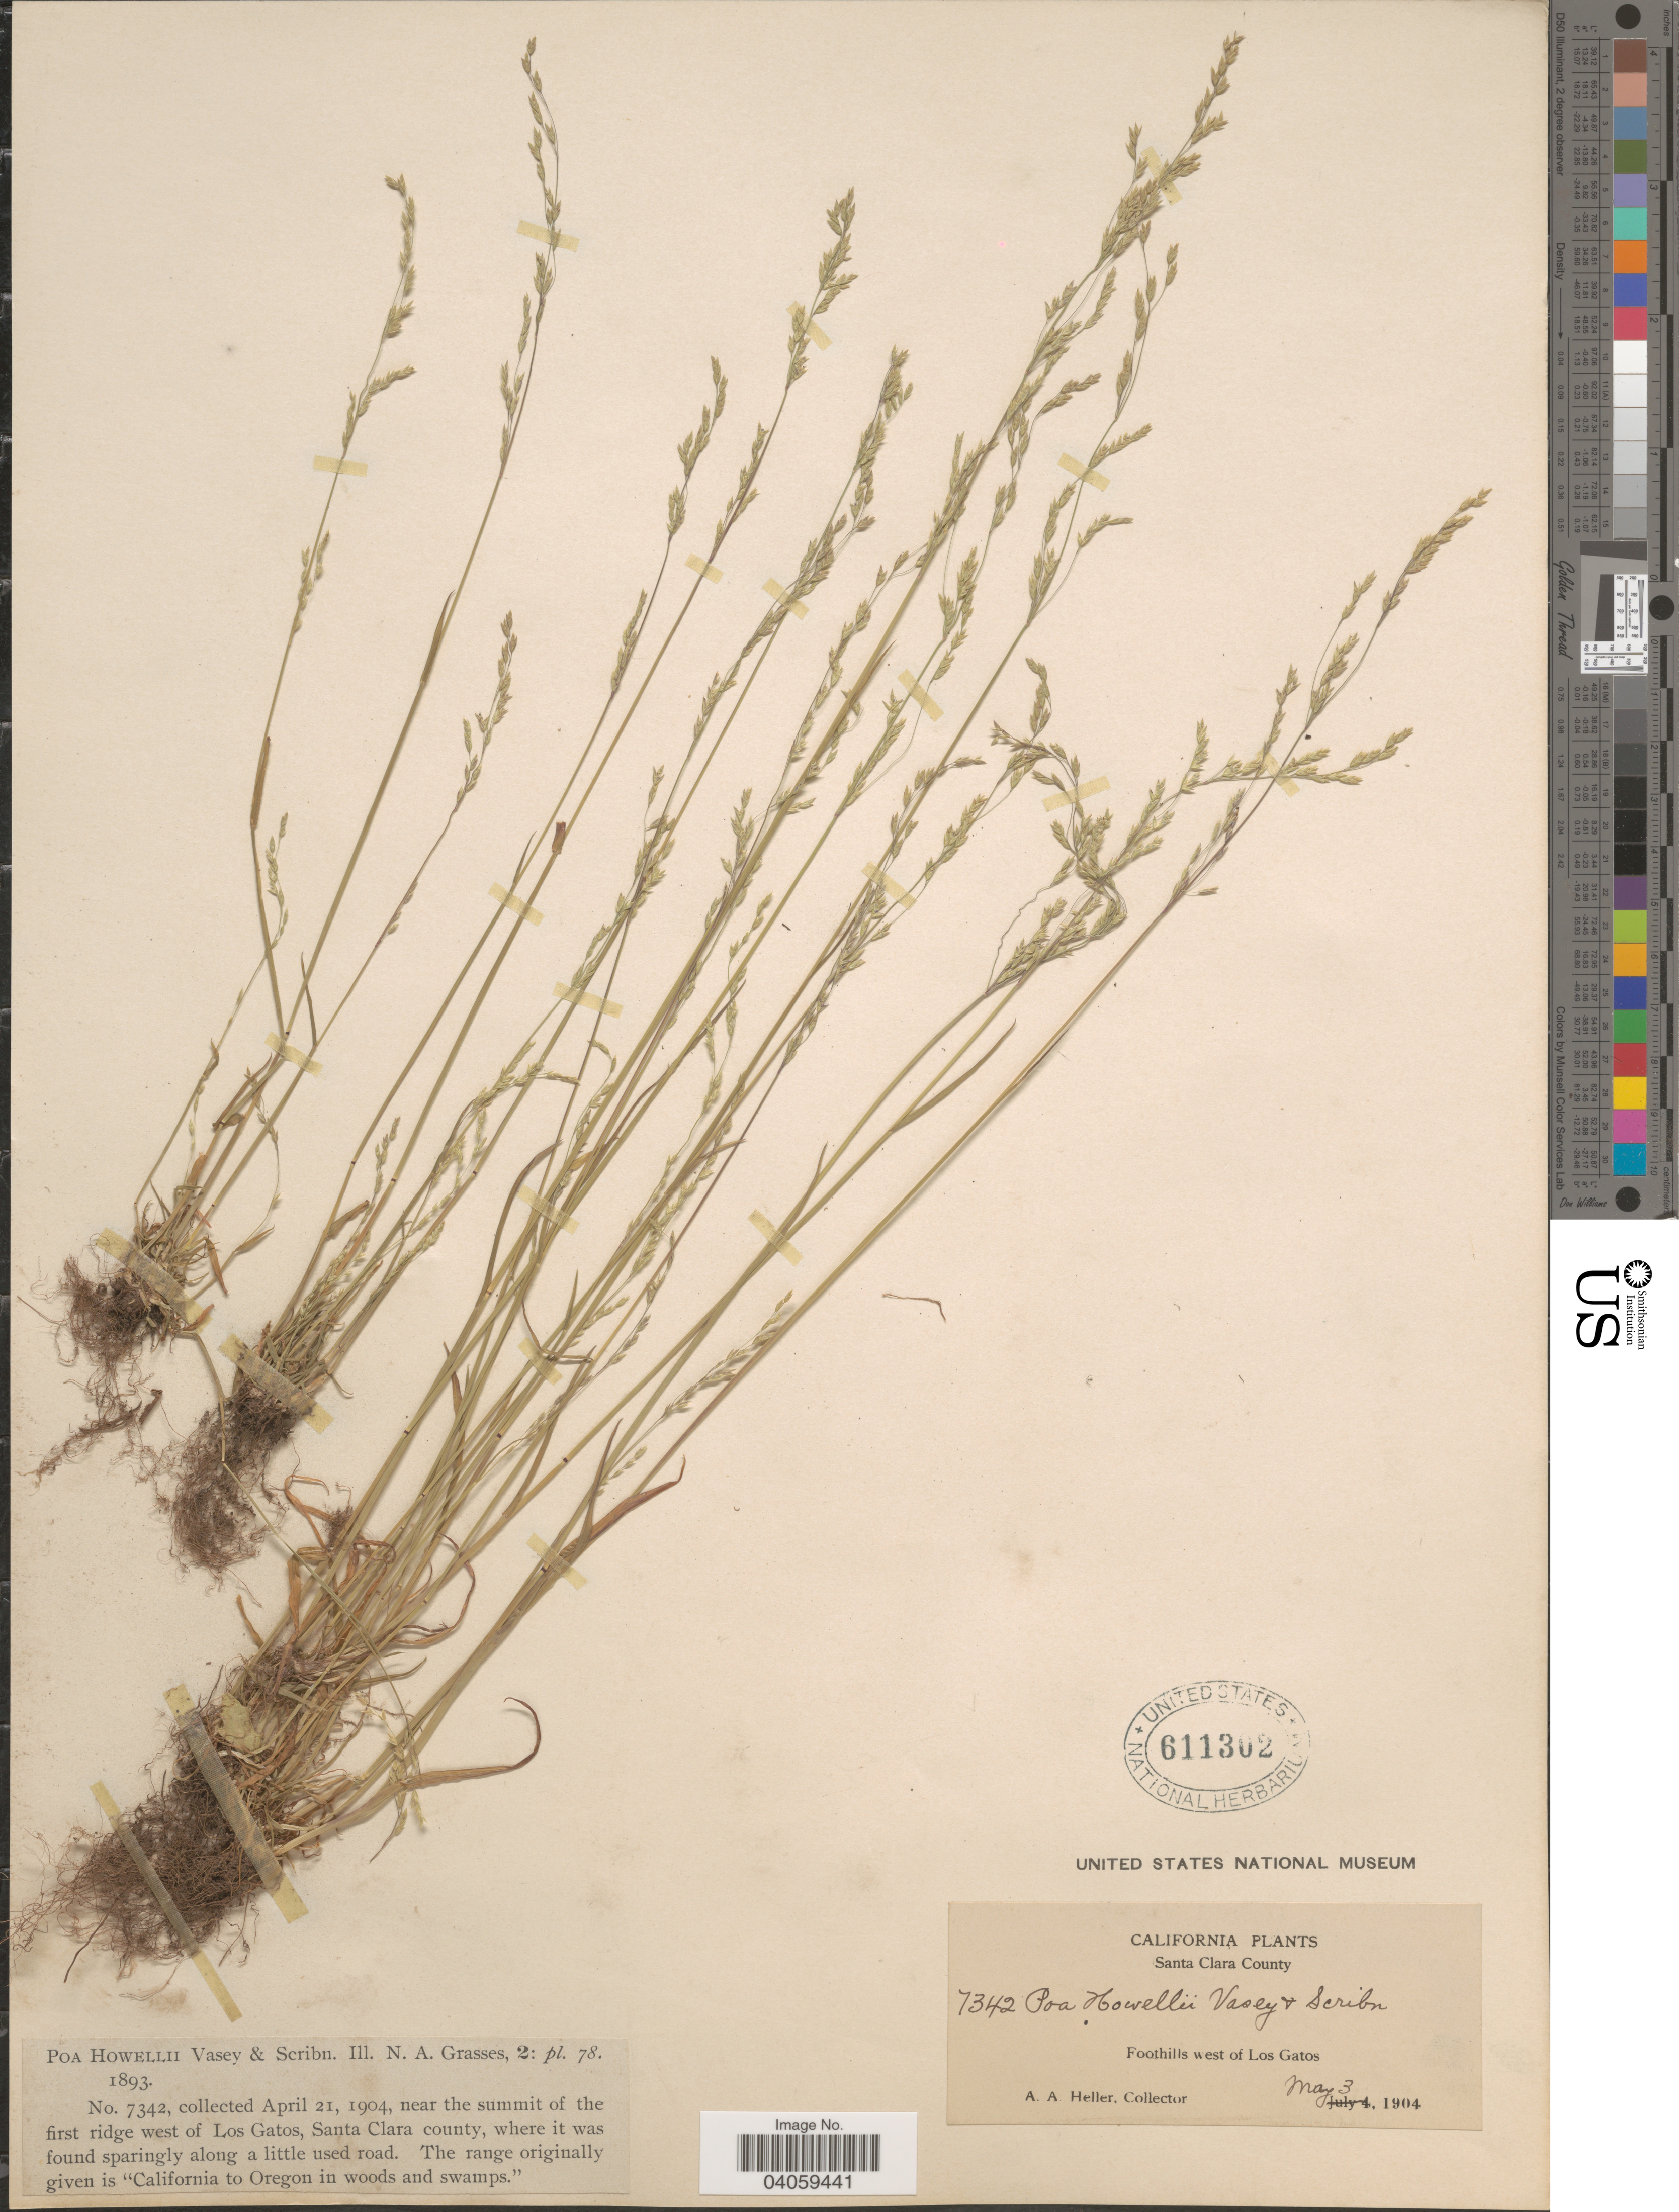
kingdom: Plantae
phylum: Tracheophyta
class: Liliopsida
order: Poales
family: Poaceae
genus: Poa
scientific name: Poa howellii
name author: Vasey & Scribn.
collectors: A. A. Heller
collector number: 7342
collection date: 1904-05-03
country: United States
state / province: California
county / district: Santa Clara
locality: Santa Clara County. Near the summit of the first ridge west of Los Gatos.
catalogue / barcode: US 611302